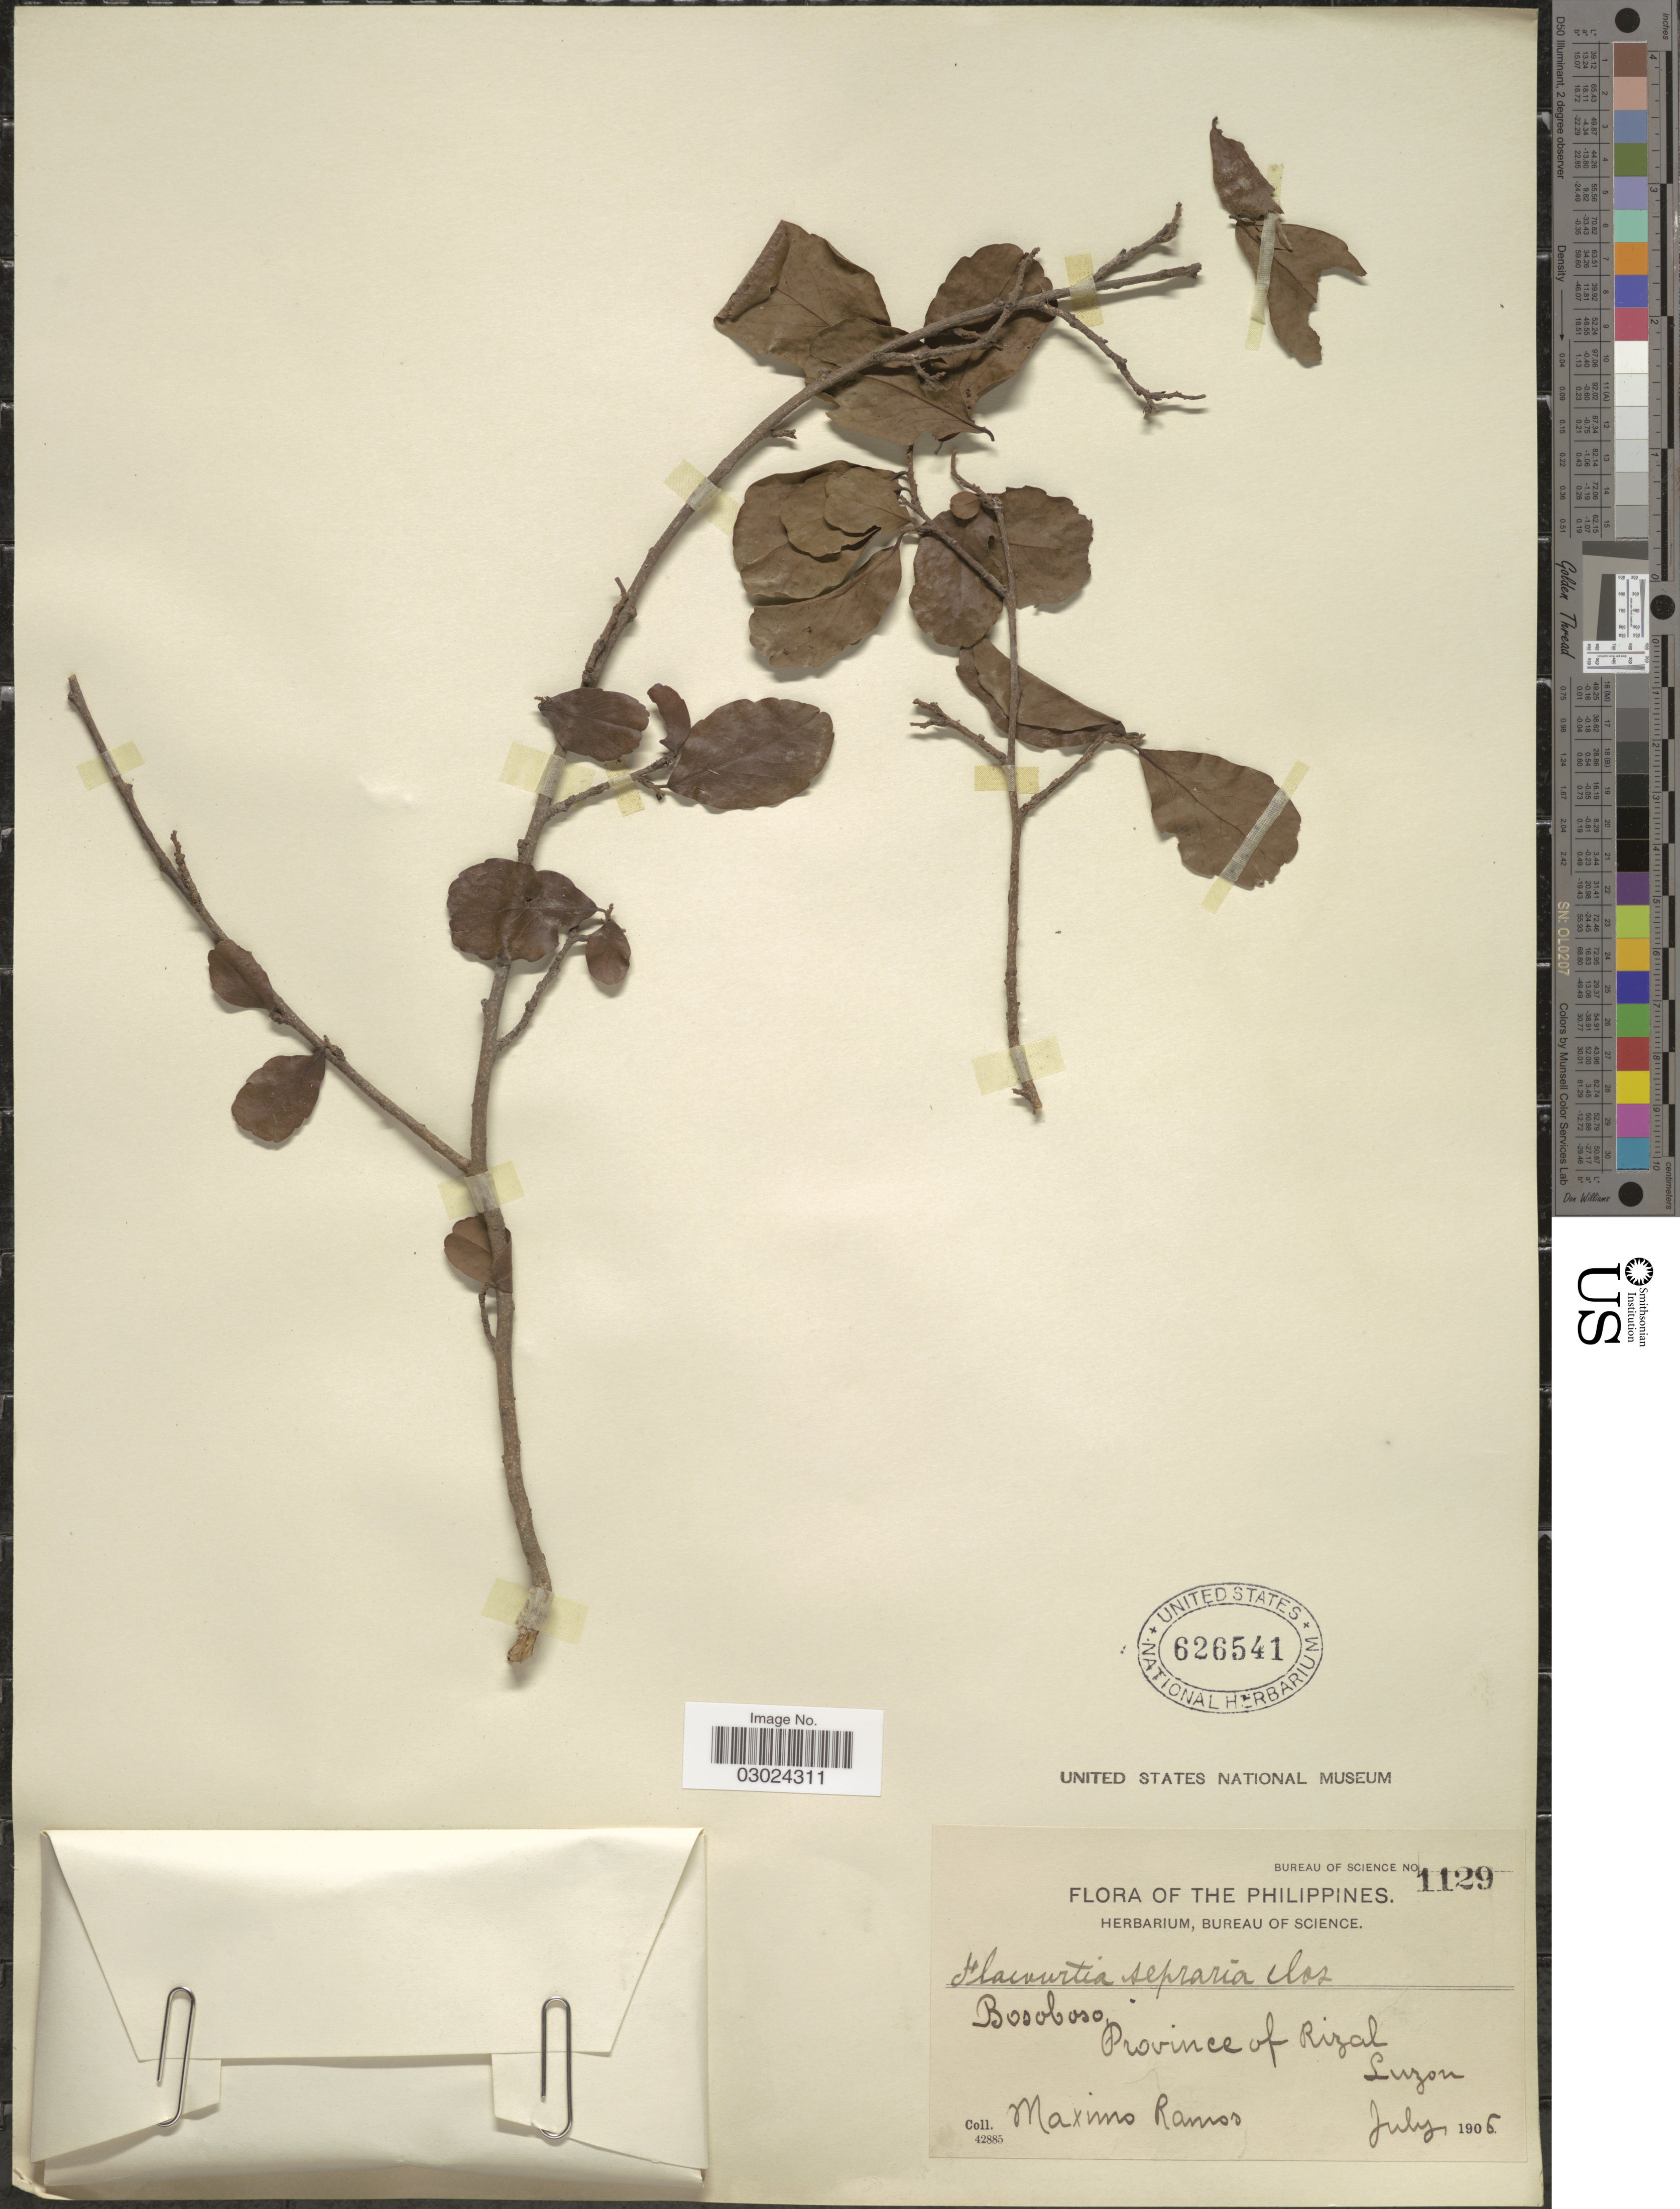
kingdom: Plantae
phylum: Tracheophyta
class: Magnoliopsida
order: Malpighiales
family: Salicaceae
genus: Flacourtia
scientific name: Flacourtia sepiaria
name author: Roxb.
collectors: M. Ramos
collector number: Bureau of Science 1129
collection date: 1906-07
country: Philippines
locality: Bosoboso. Province of Rizal. Luzon.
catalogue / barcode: US 626541